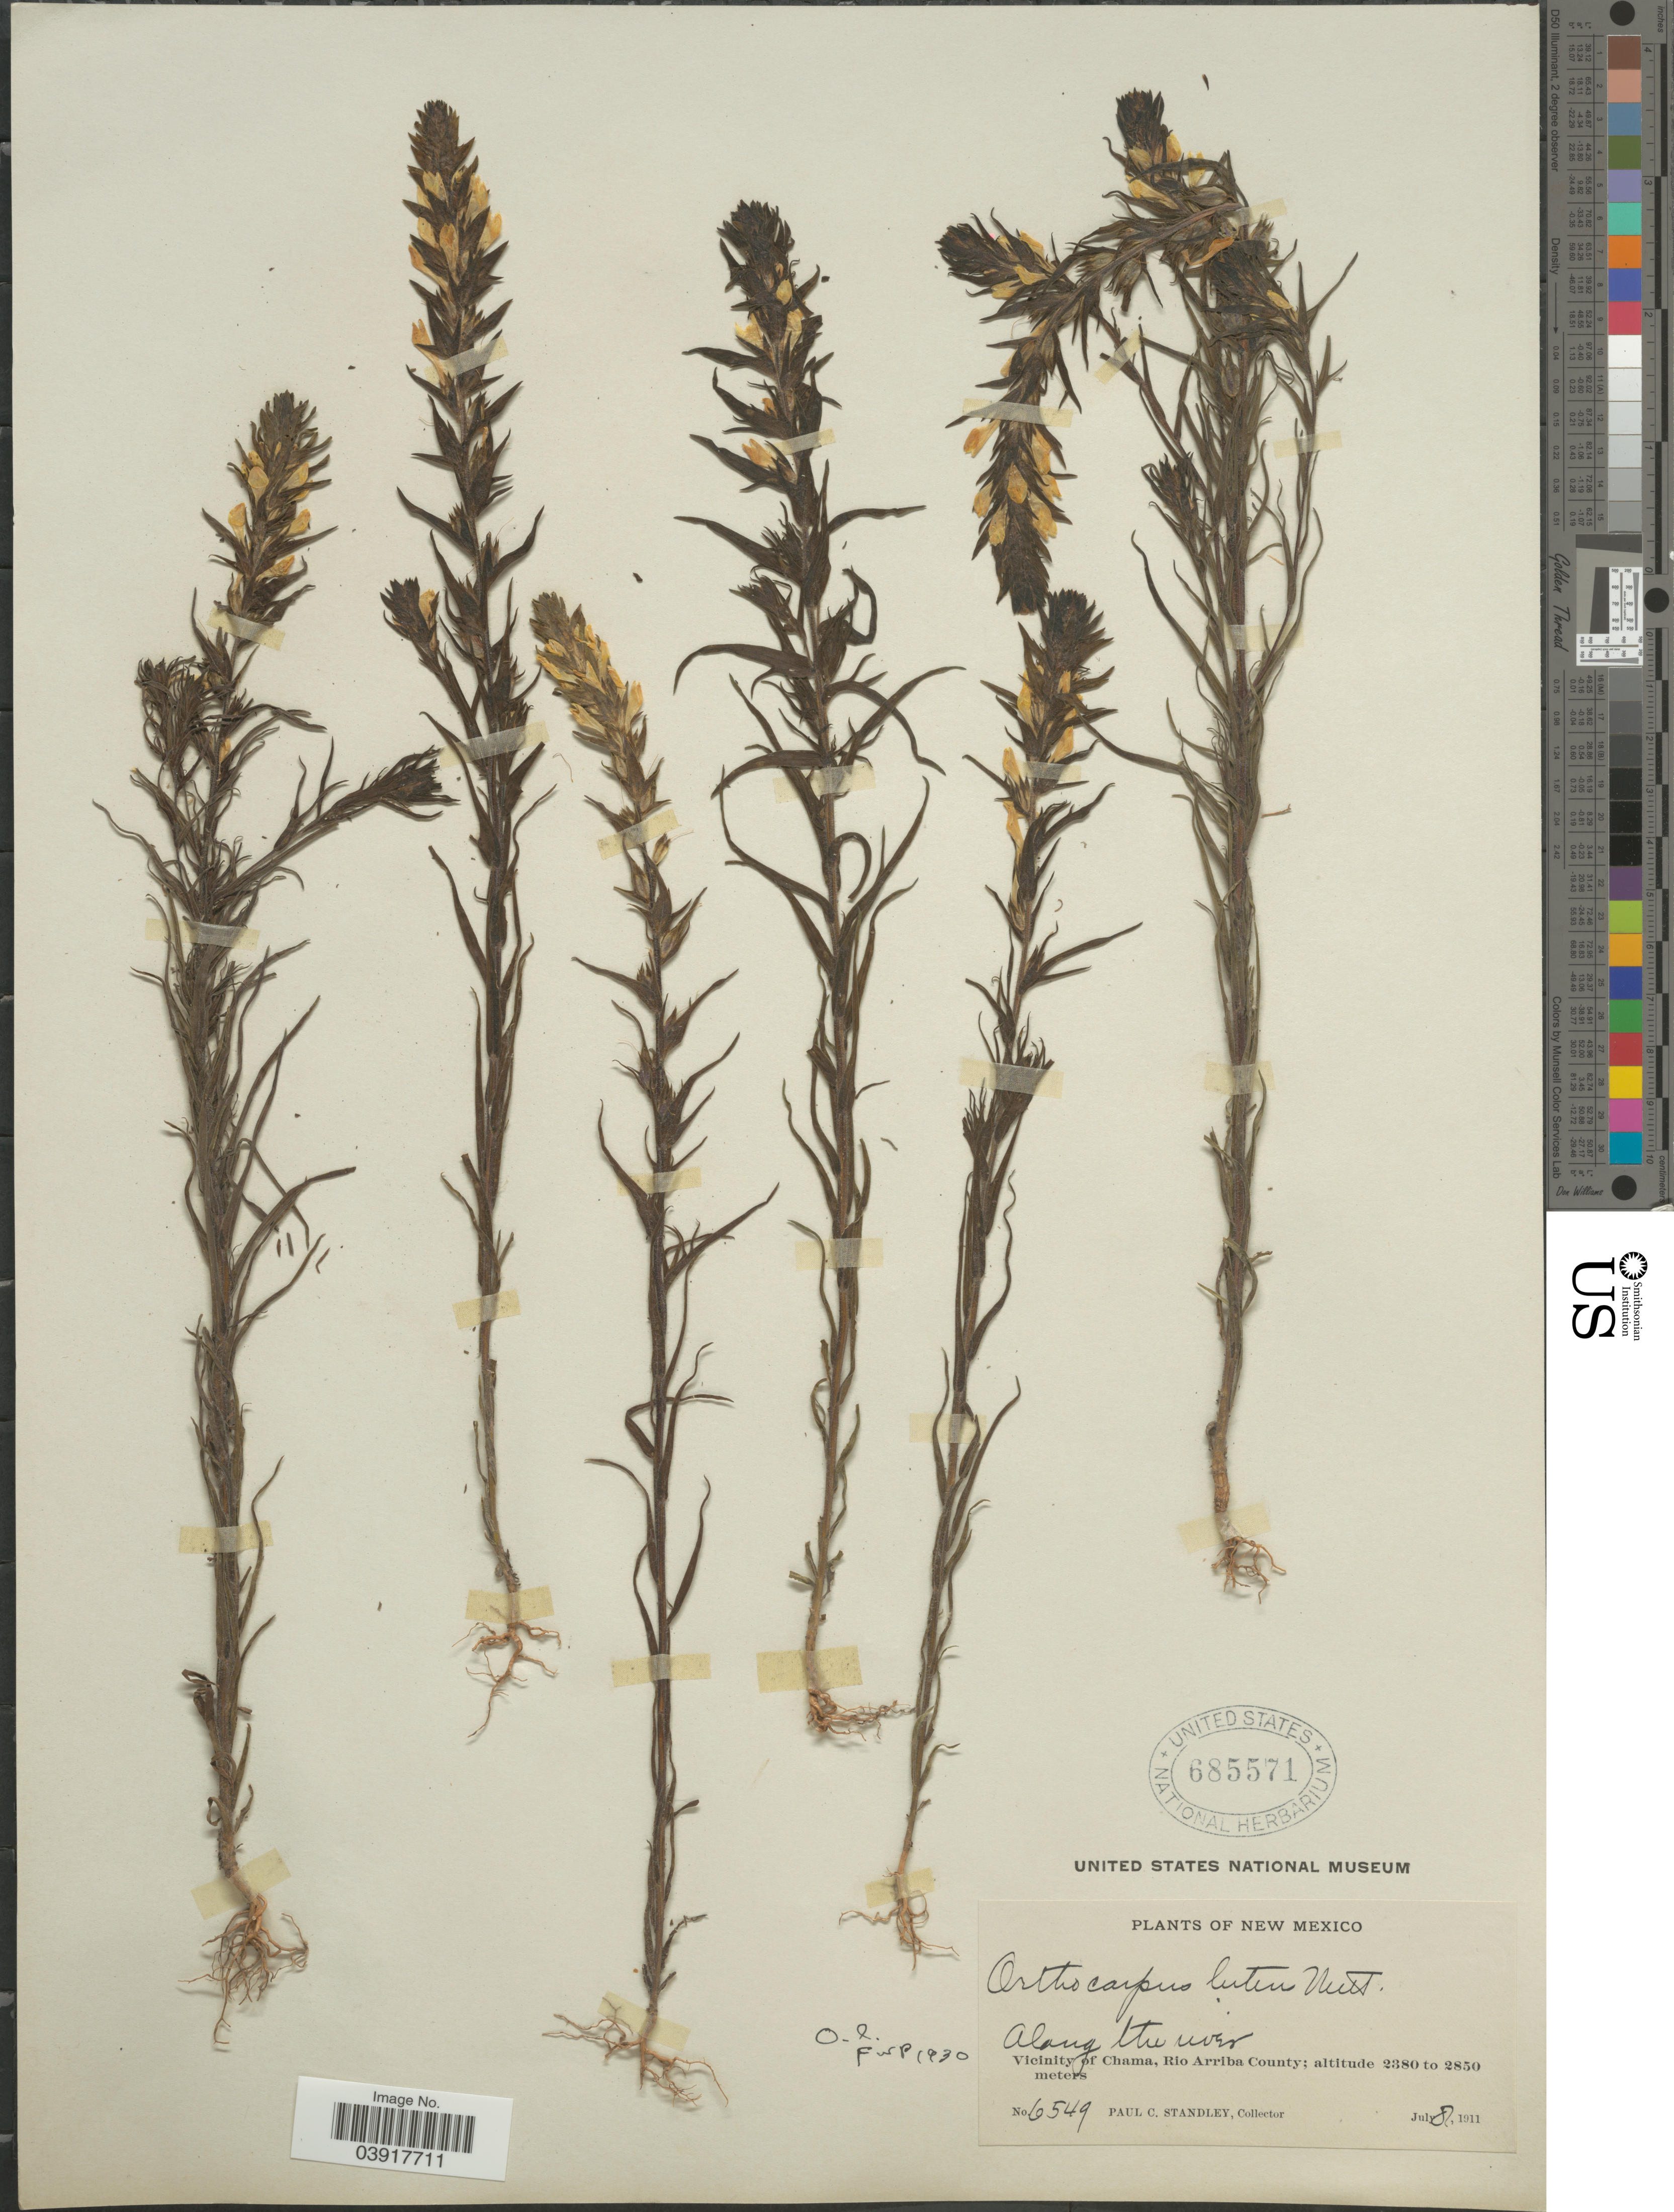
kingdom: Plantae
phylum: Tracheophyta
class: Magnoliopsida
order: Lamiales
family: Orobanchaceae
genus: Orthocarpus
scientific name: Orthocarpus luteus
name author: Nutt.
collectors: P. C. Standley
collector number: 6549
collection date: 1911-07-08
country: United States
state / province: New Mexico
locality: Vicinity of Chama, Rio Arriba County.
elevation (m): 2380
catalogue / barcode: US 685571